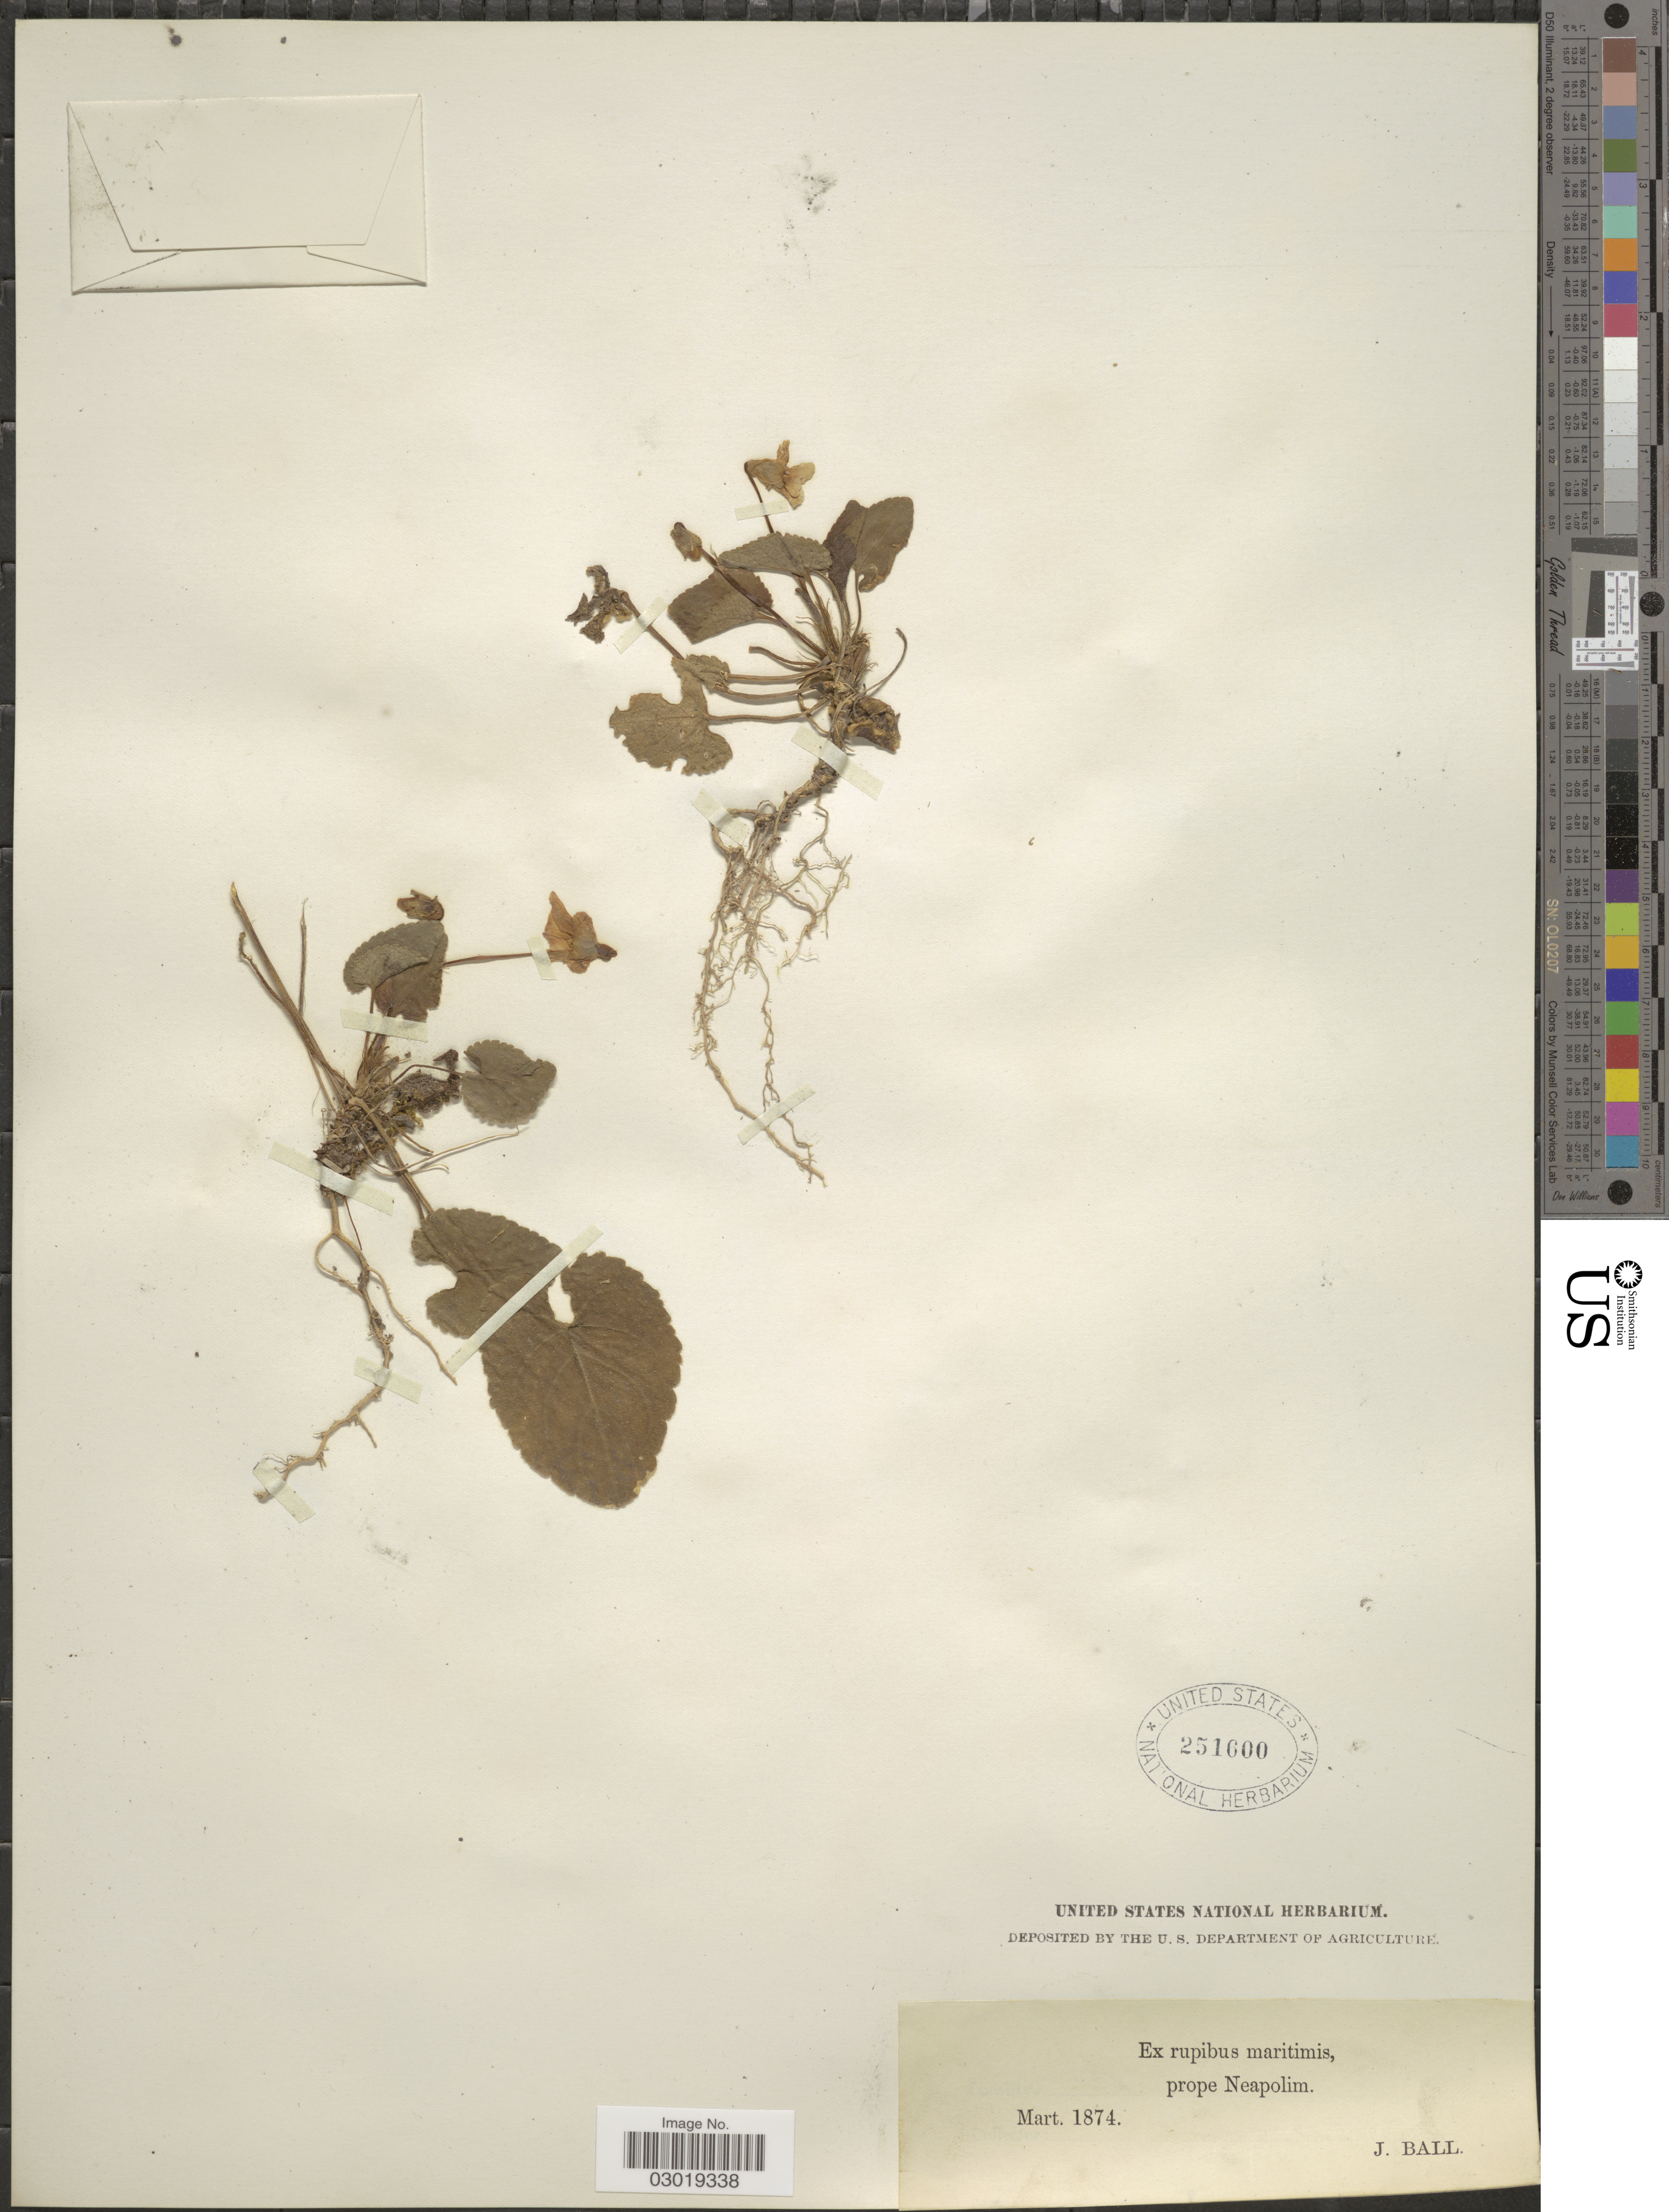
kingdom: Plantae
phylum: Tracheophyta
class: Magnoliopsida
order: Malpighiales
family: Violaceae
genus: Viola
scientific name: Viola sp.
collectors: J. Ball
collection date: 1874-03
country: Italy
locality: Ex Rupibus maritimis, prope Neapolim.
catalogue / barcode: US 251600